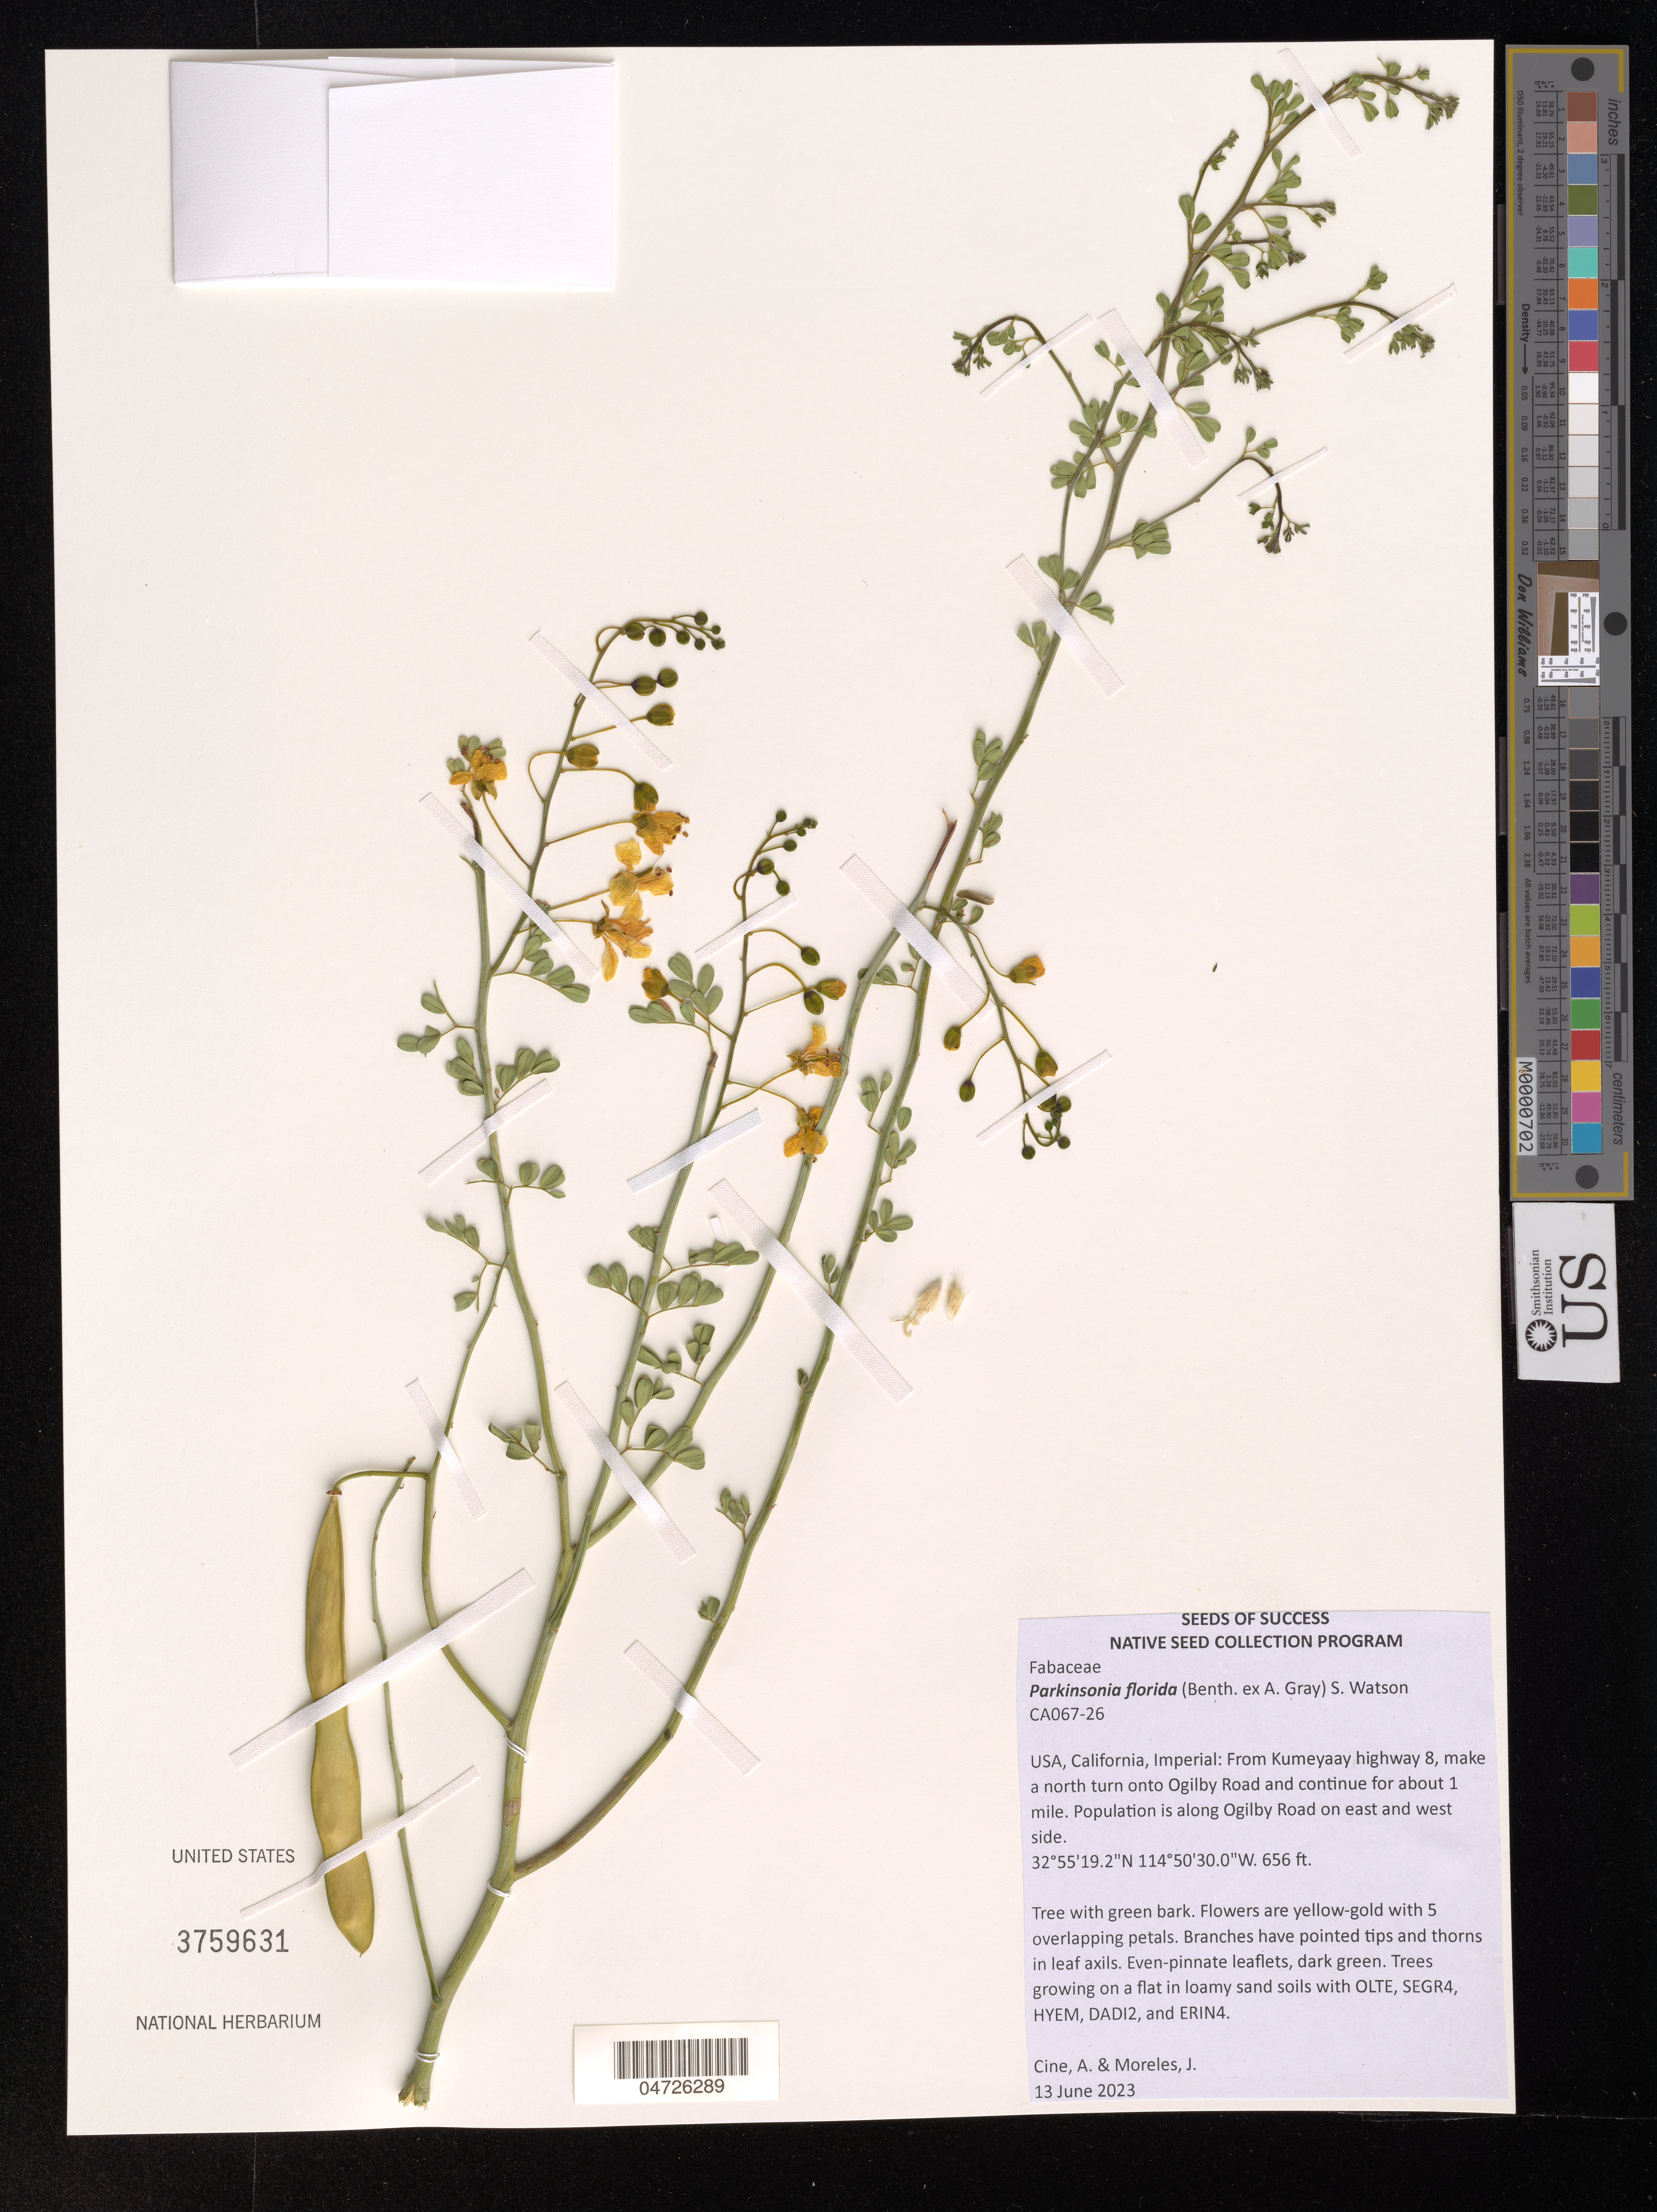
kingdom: Plantae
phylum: Tracheophyta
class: Magnoliopsida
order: Fabales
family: Fabaceae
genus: Parkinsonia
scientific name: Parkinsonia florida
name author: (Benth. ex A. Gray) S. Watson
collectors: A. Cine & J. Moreles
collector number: CA067-26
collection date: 2023-06-13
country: United States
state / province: California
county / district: Imperial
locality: Imperial: From Kumeyaay highway 8, make a north turn onto Ogilby Road and continue for about 1 mile. Population is along Ogilby Road on east and west side.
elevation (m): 200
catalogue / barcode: US 3759631